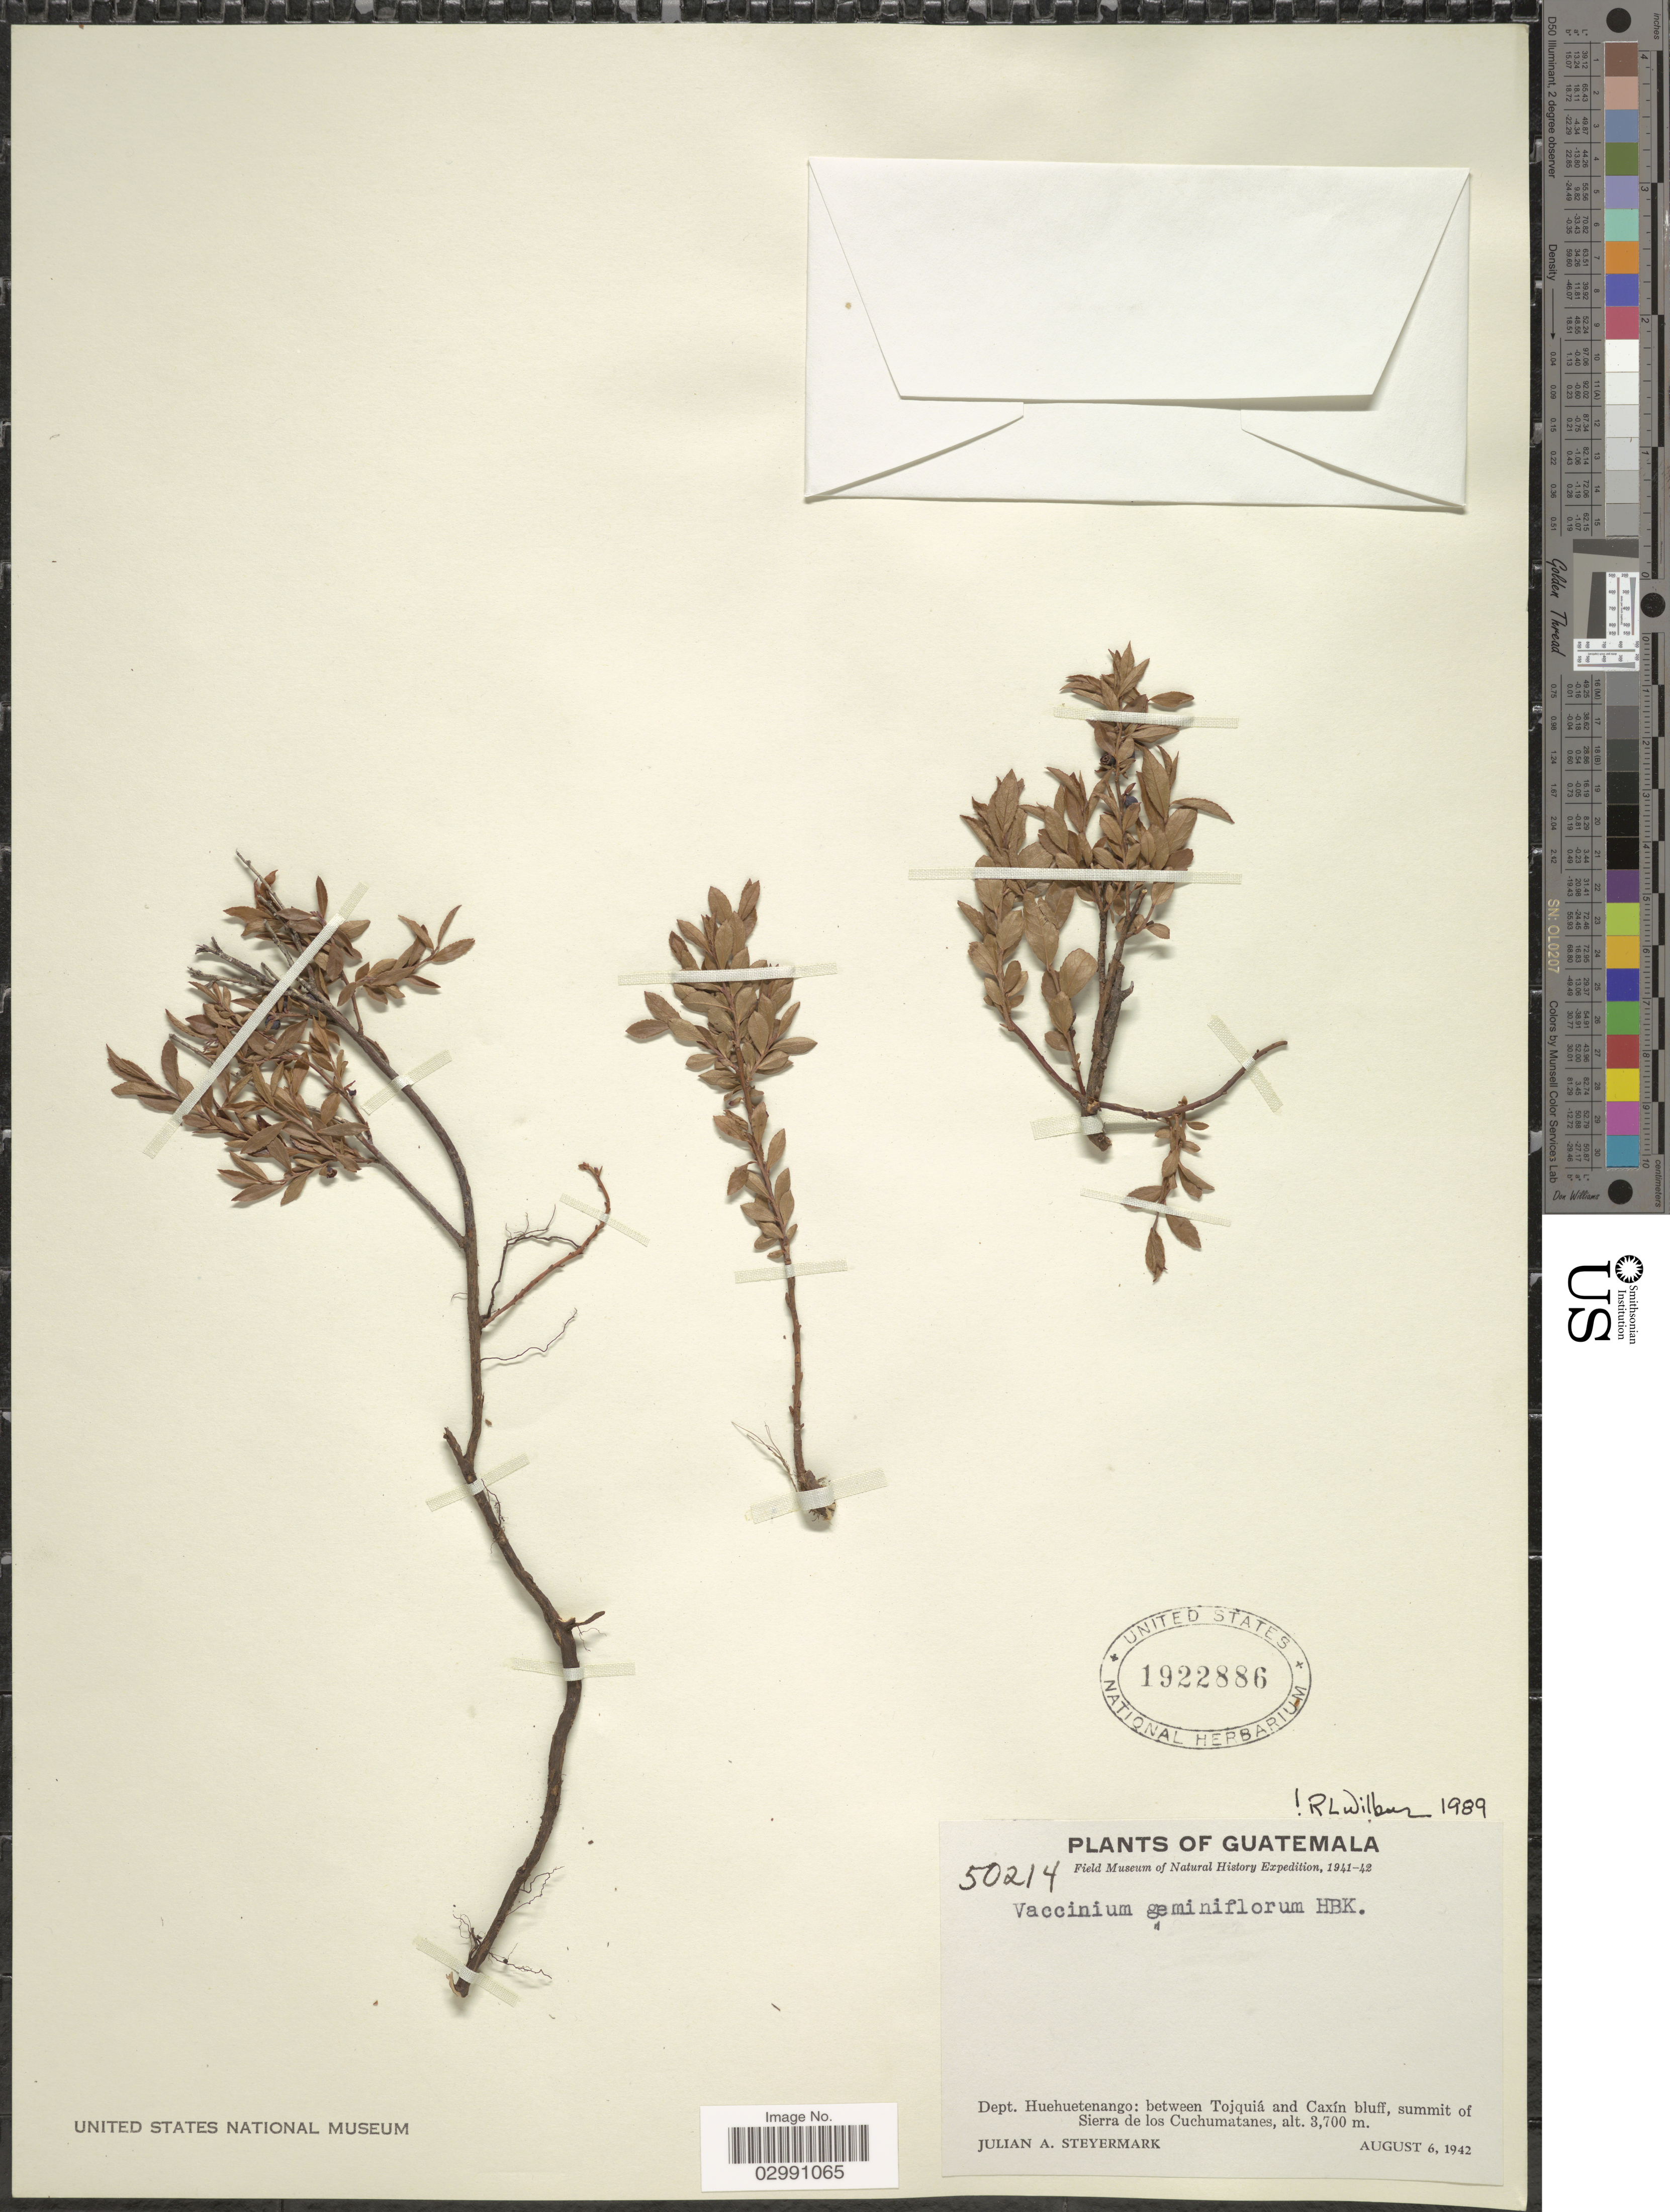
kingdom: Plantae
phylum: Tracheophyta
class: Magnoliopsida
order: Ericales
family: Ericaceae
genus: Vaccinium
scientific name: Vaccinium geminiflorum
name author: Kunth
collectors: J. Steyermark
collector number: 50214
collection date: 1942-08-06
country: Guatemala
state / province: Huehuetenango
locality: Dept. Huehuetenango: between Tojquiá and Caxín bluff, summit of Sierra de los Cuchumatanes.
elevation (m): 3700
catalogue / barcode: US 1922886